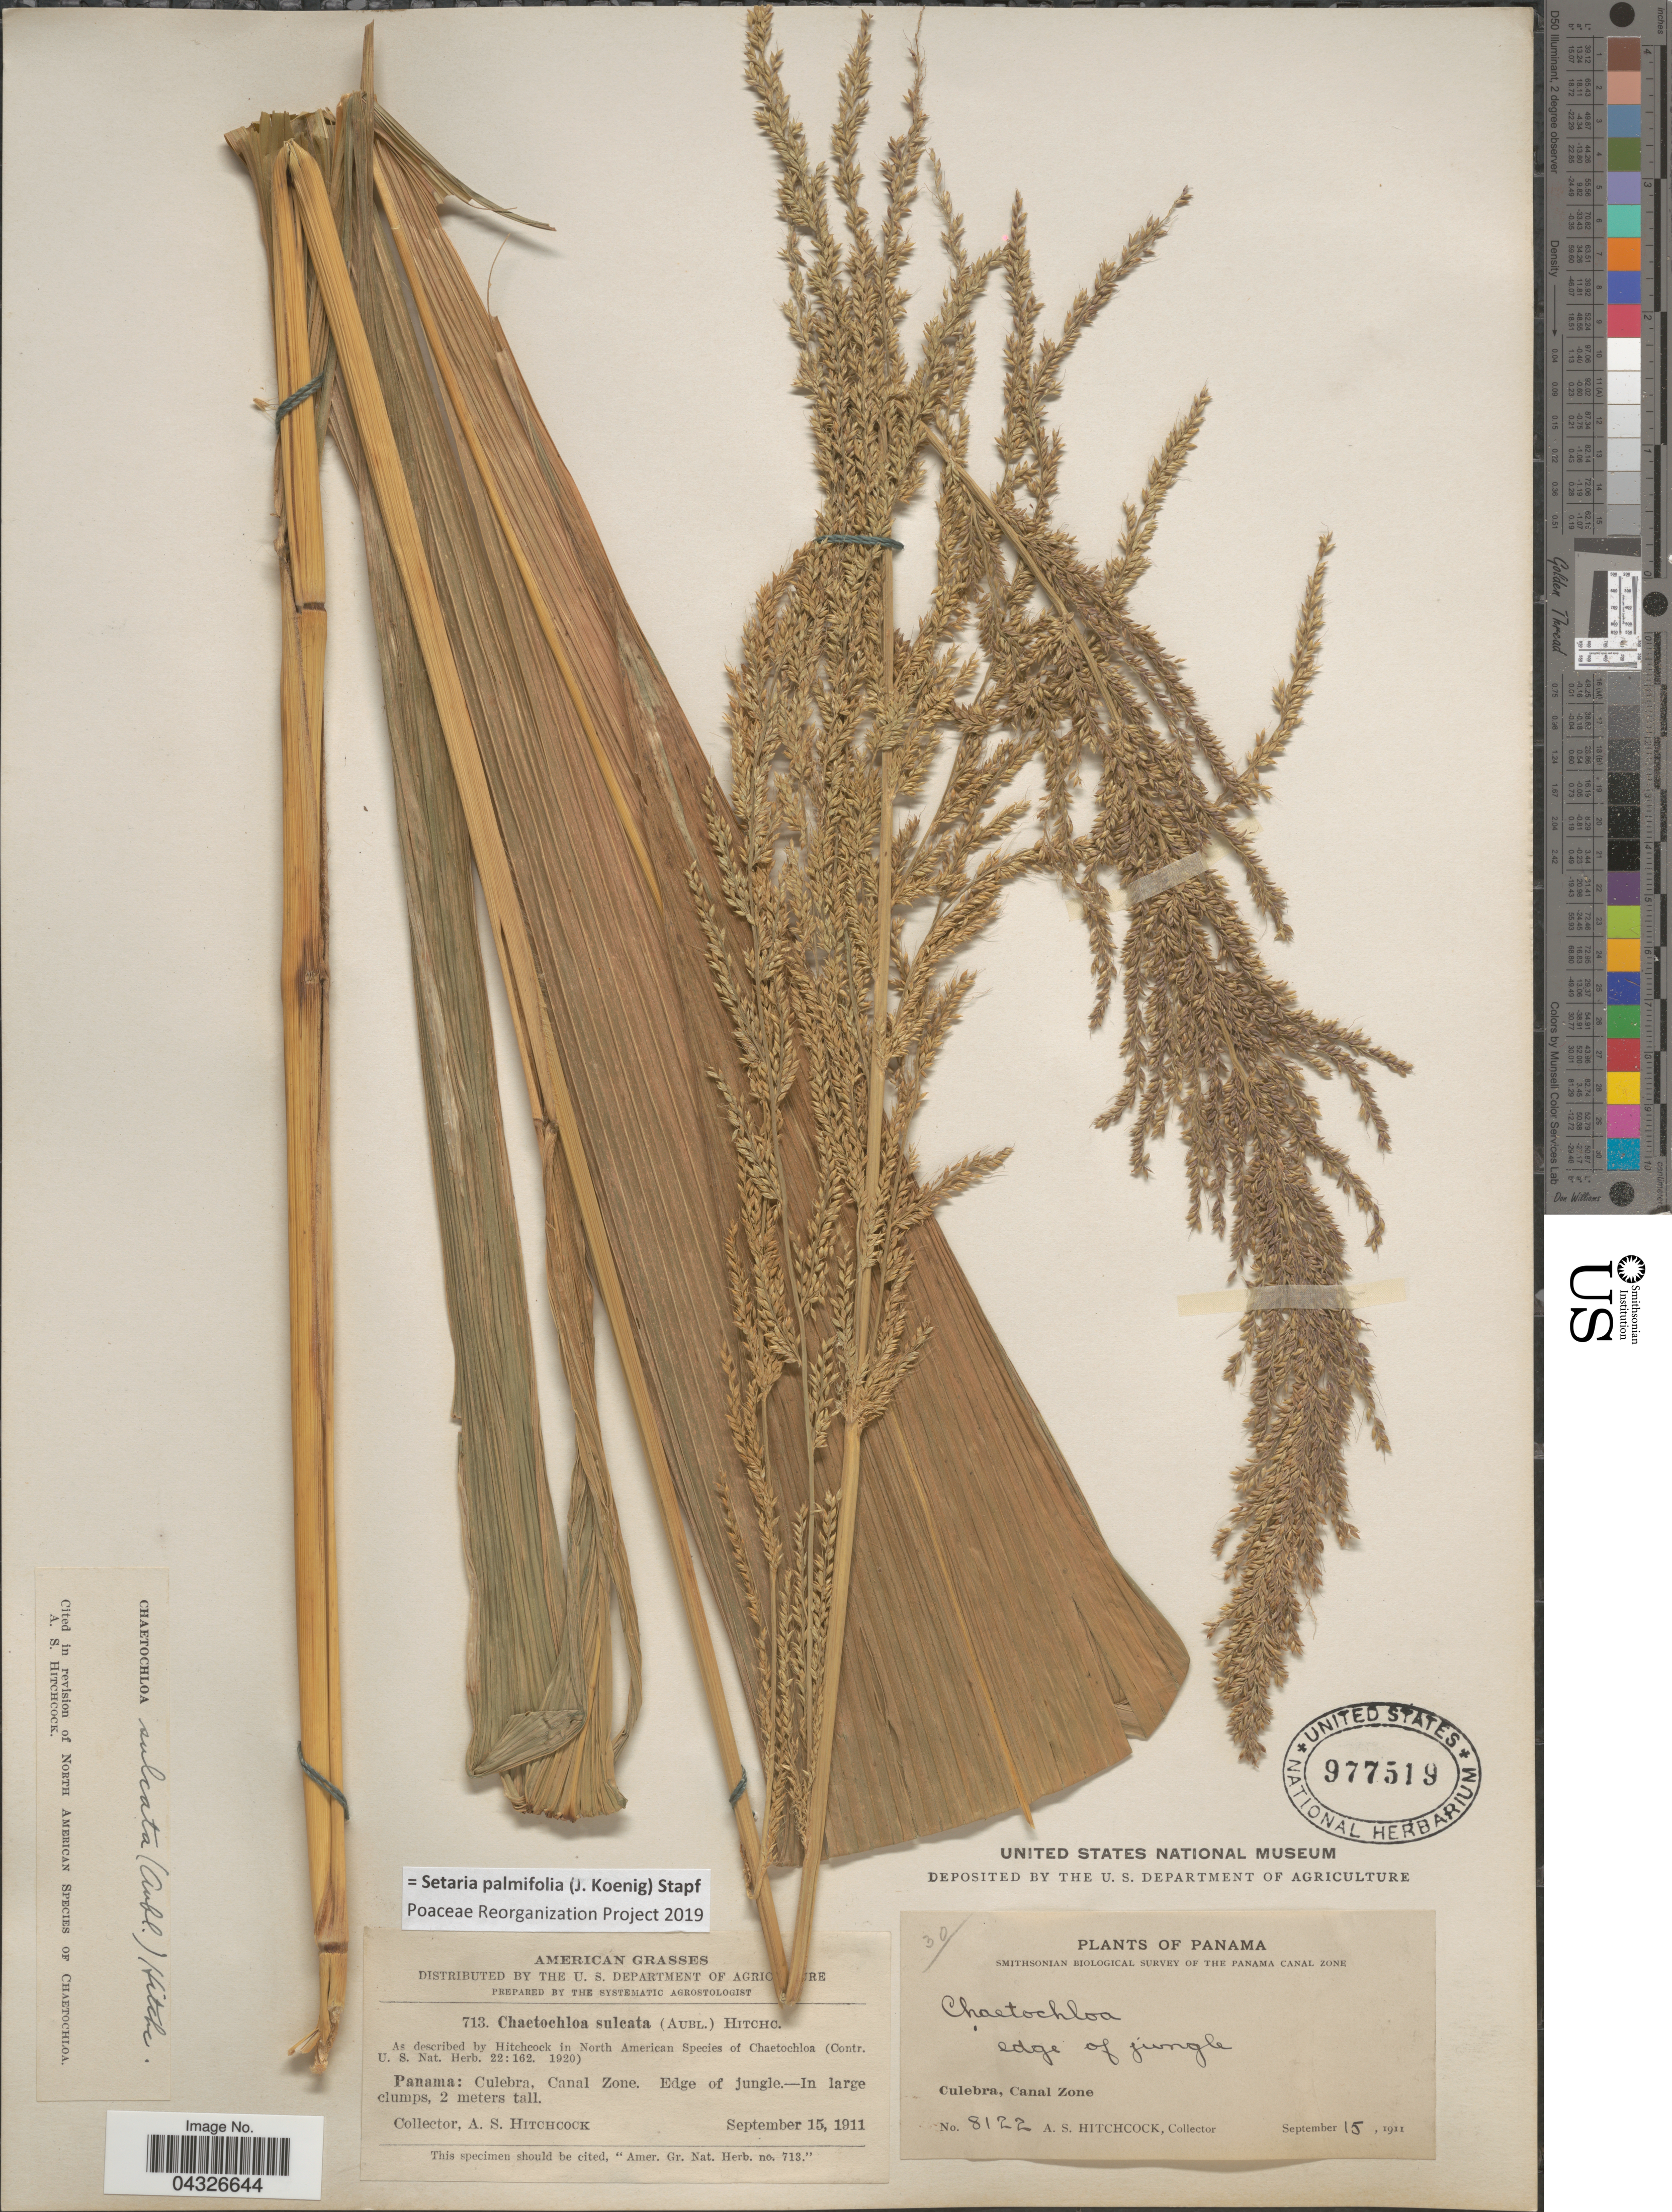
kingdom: Plantae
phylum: Tracheophyta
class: Liliopsida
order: Poales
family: Poaceae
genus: Setaria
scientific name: Setaria palmifolia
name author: (J. Koenig) Stapf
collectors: A. S. Hitchcock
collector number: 8122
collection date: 1911-09-15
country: Panama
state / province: Colón / Panamá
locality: Smithsonian Biological Survey of the Panama Canal Zone. Edge of jungle. Culebra, Canal Zone.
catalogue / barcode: US 977519